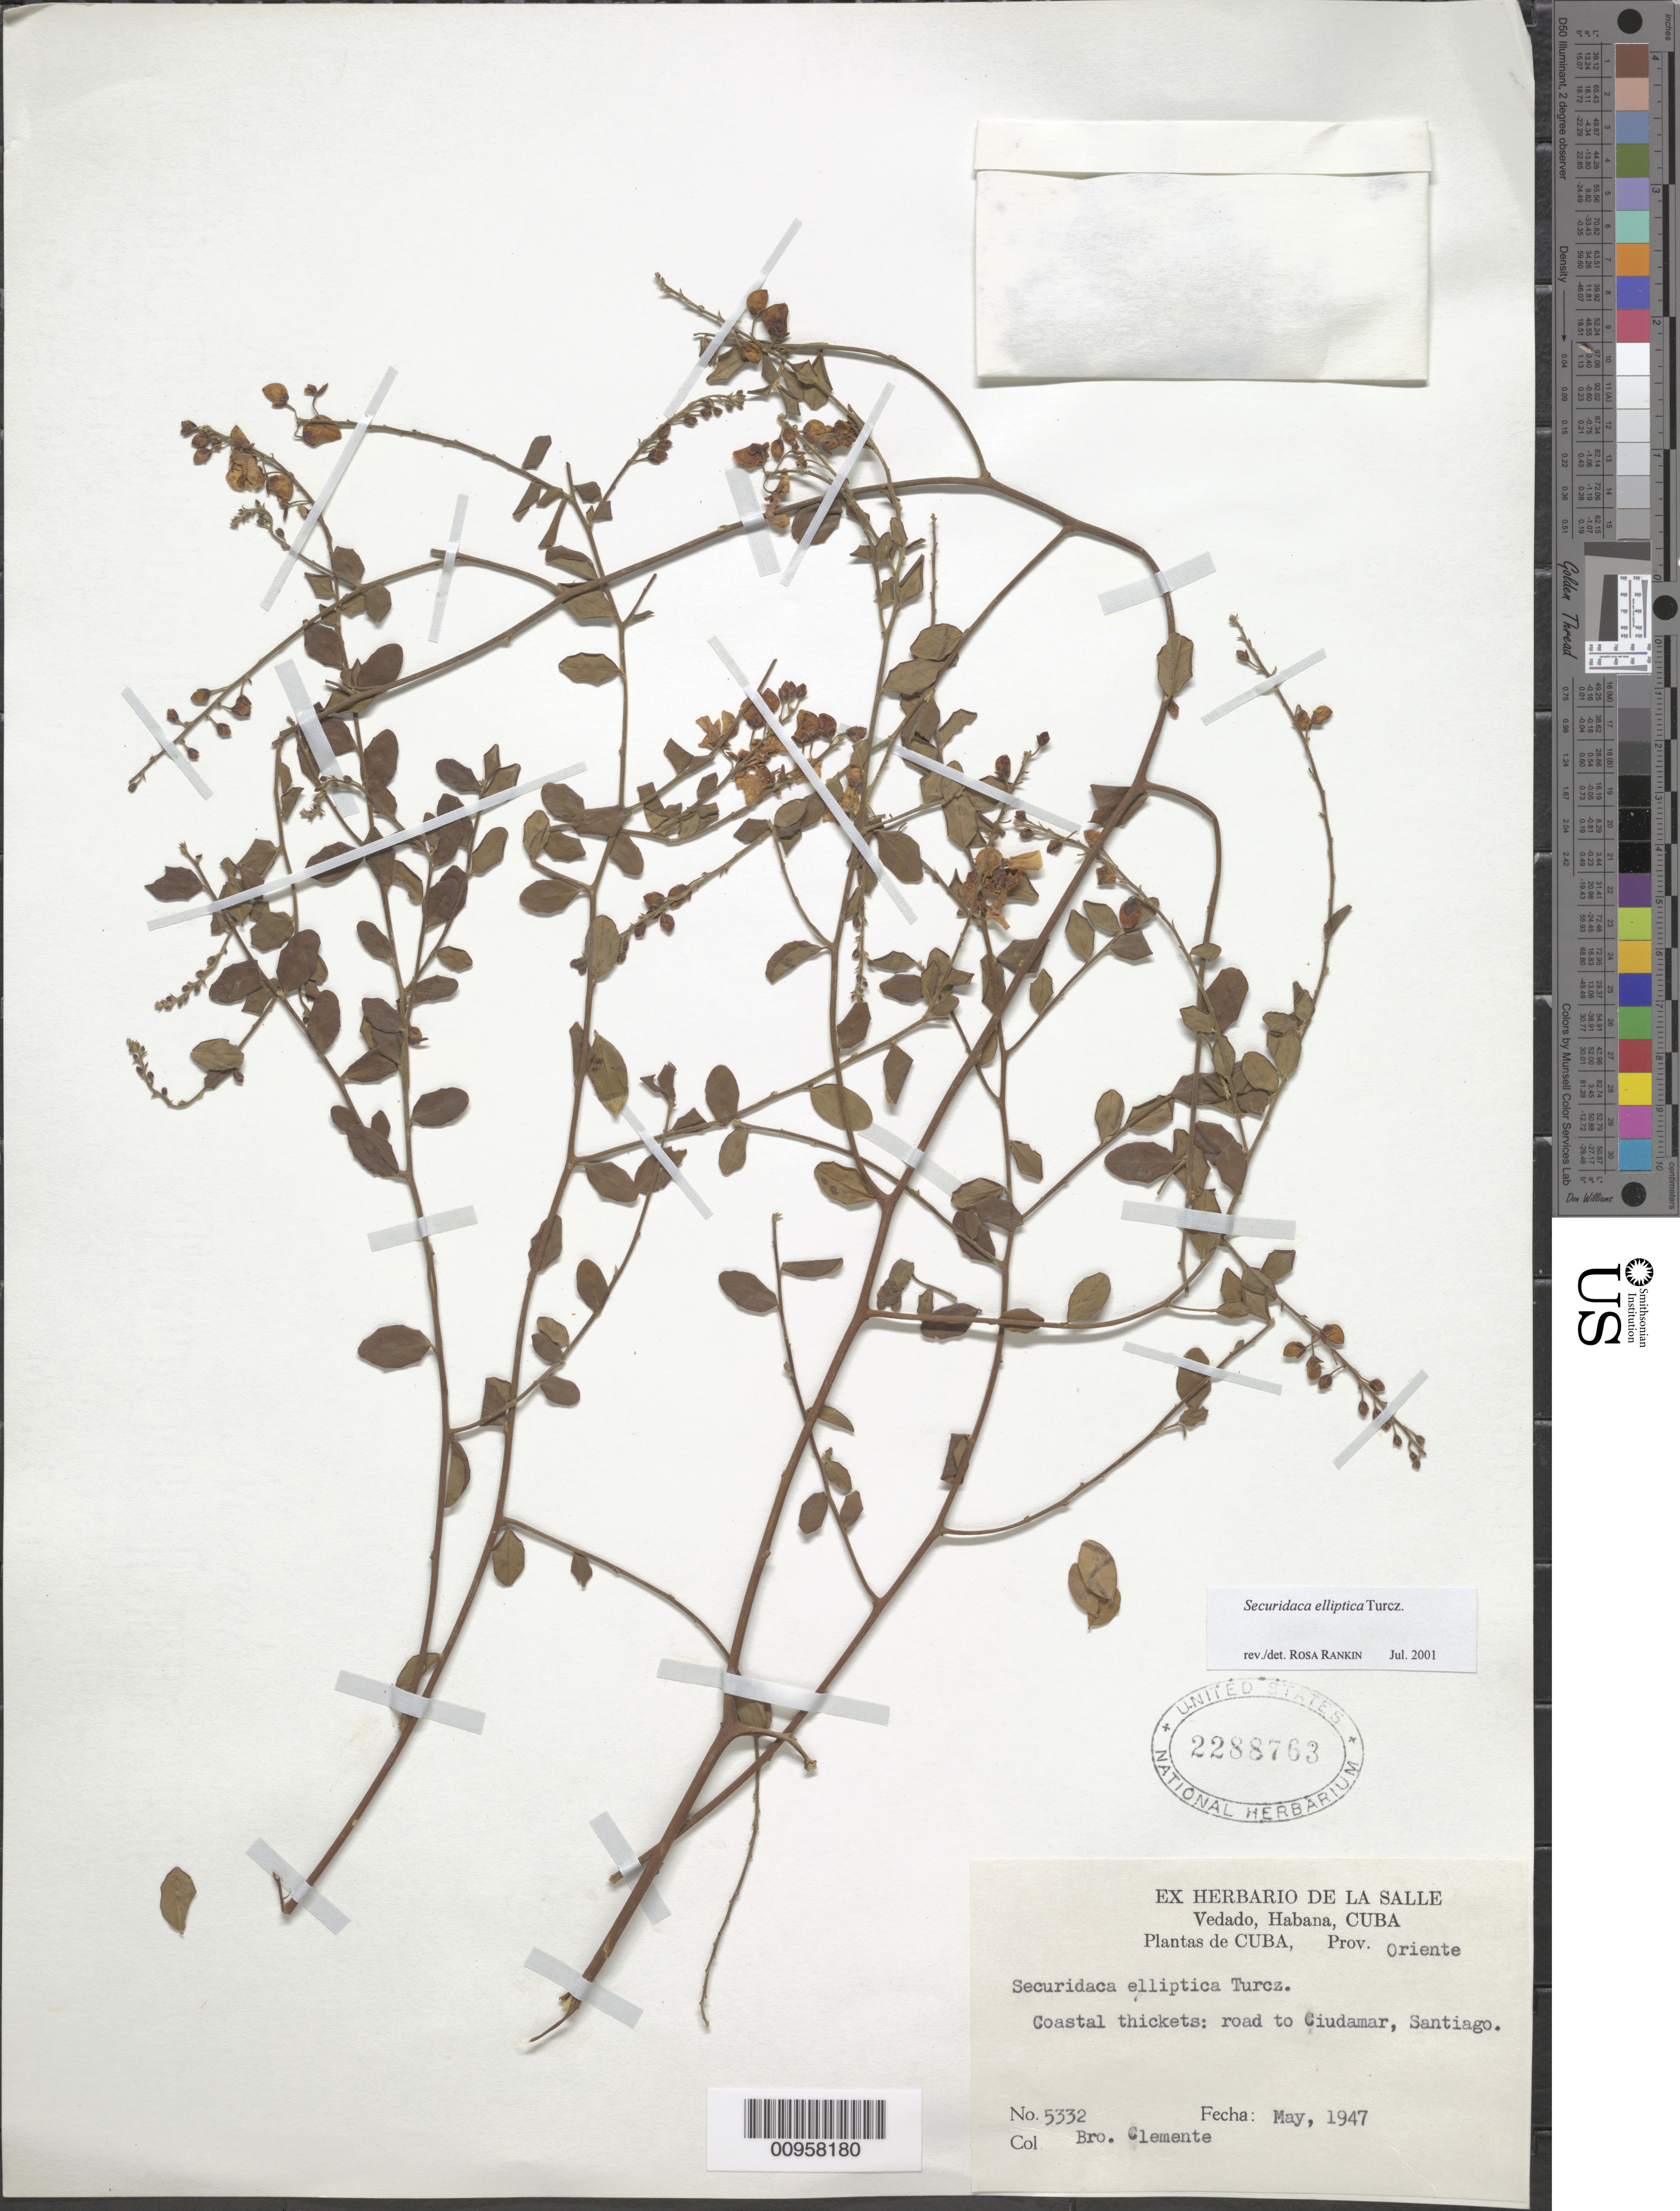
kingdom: Plantae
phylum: Tracheophyta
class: Magnoliopsida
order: Fabales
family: Polygalaceae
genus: Securidaca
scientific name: Securidaca elliptica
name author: Turcz.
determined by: Rankin Rodriguez, Rosa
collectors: Bro. Clemente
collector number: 5332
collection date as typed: May 1947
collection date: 1947-05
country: Cuba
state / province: Santiago de Cuba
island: Cuba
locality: Road to Ciudamar, Santiago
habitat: Coastal thickets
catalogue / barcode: US 2288763